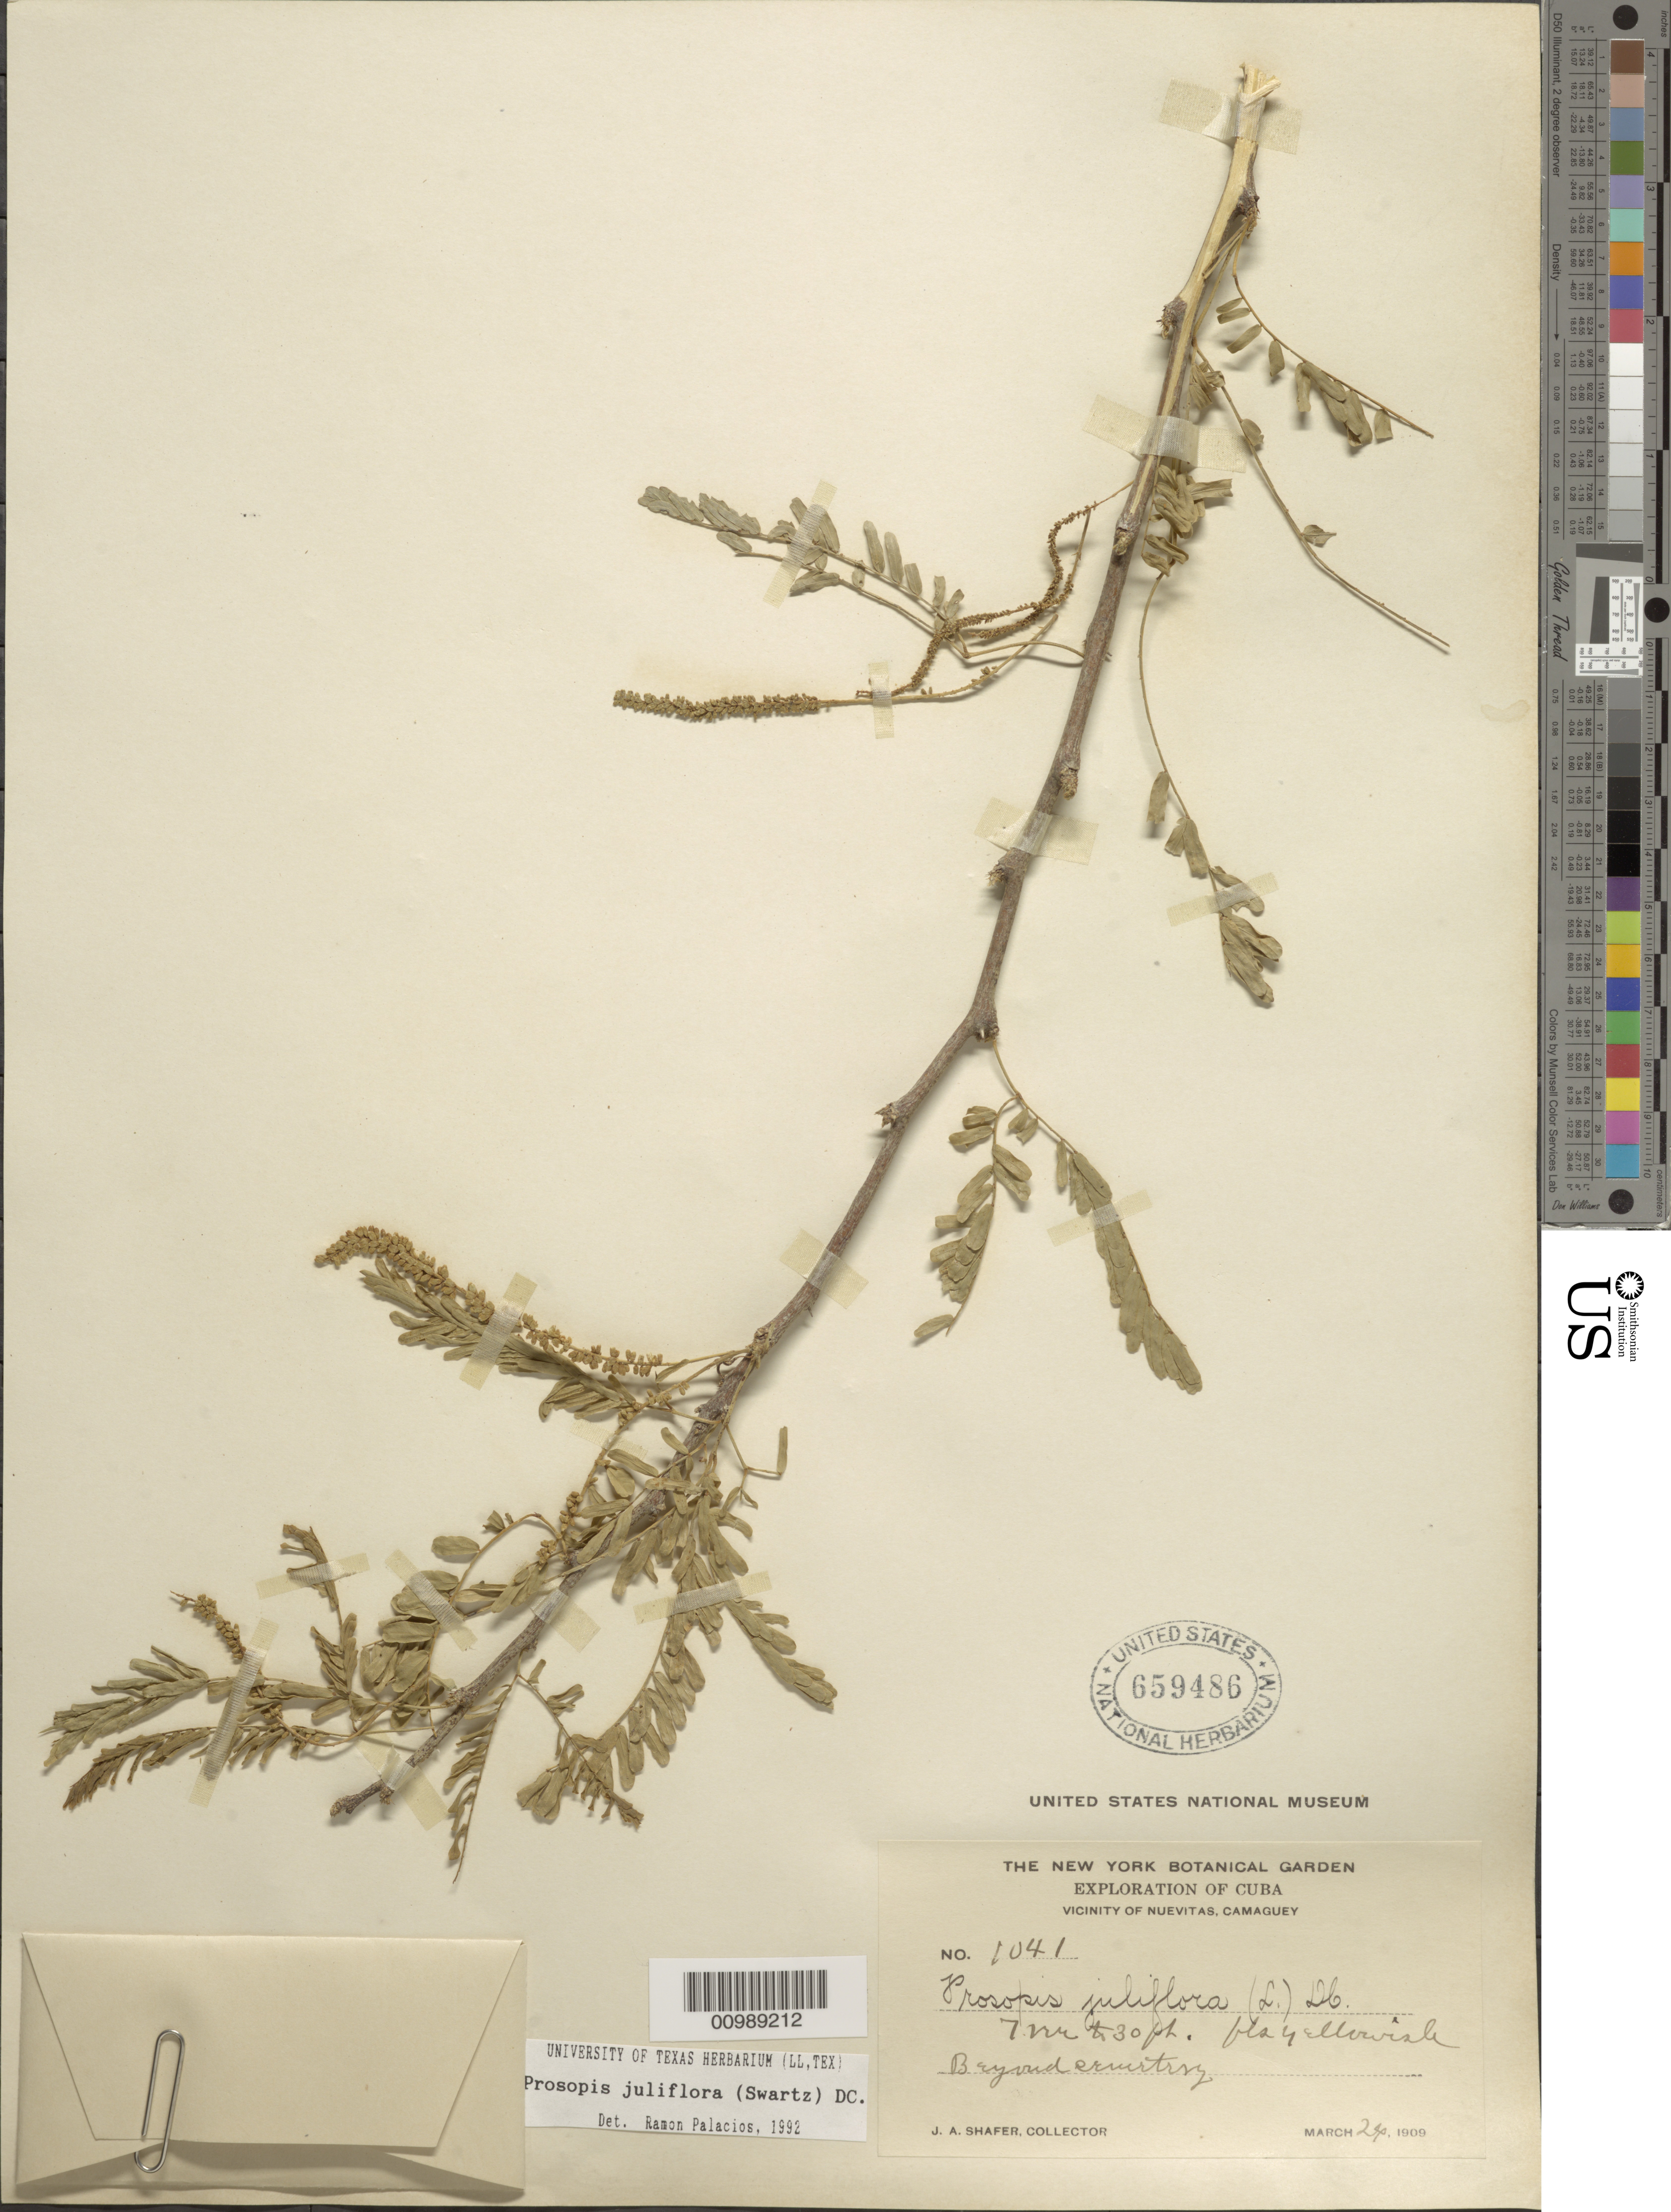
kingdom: Plantae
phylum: Tracheophyta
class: Magnoliopsida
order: Fabales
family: Fabaceae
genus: Neltuma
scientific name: Neltuma juliflora var. juliflora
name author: (Sw.) Raf.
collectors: J. A. Shafer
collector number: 1041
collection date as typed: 24 Mar 1909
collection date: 1909-03-24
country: Cuba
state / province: Camagüey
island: Cuba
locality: Nuevitas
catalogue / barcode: US 659486